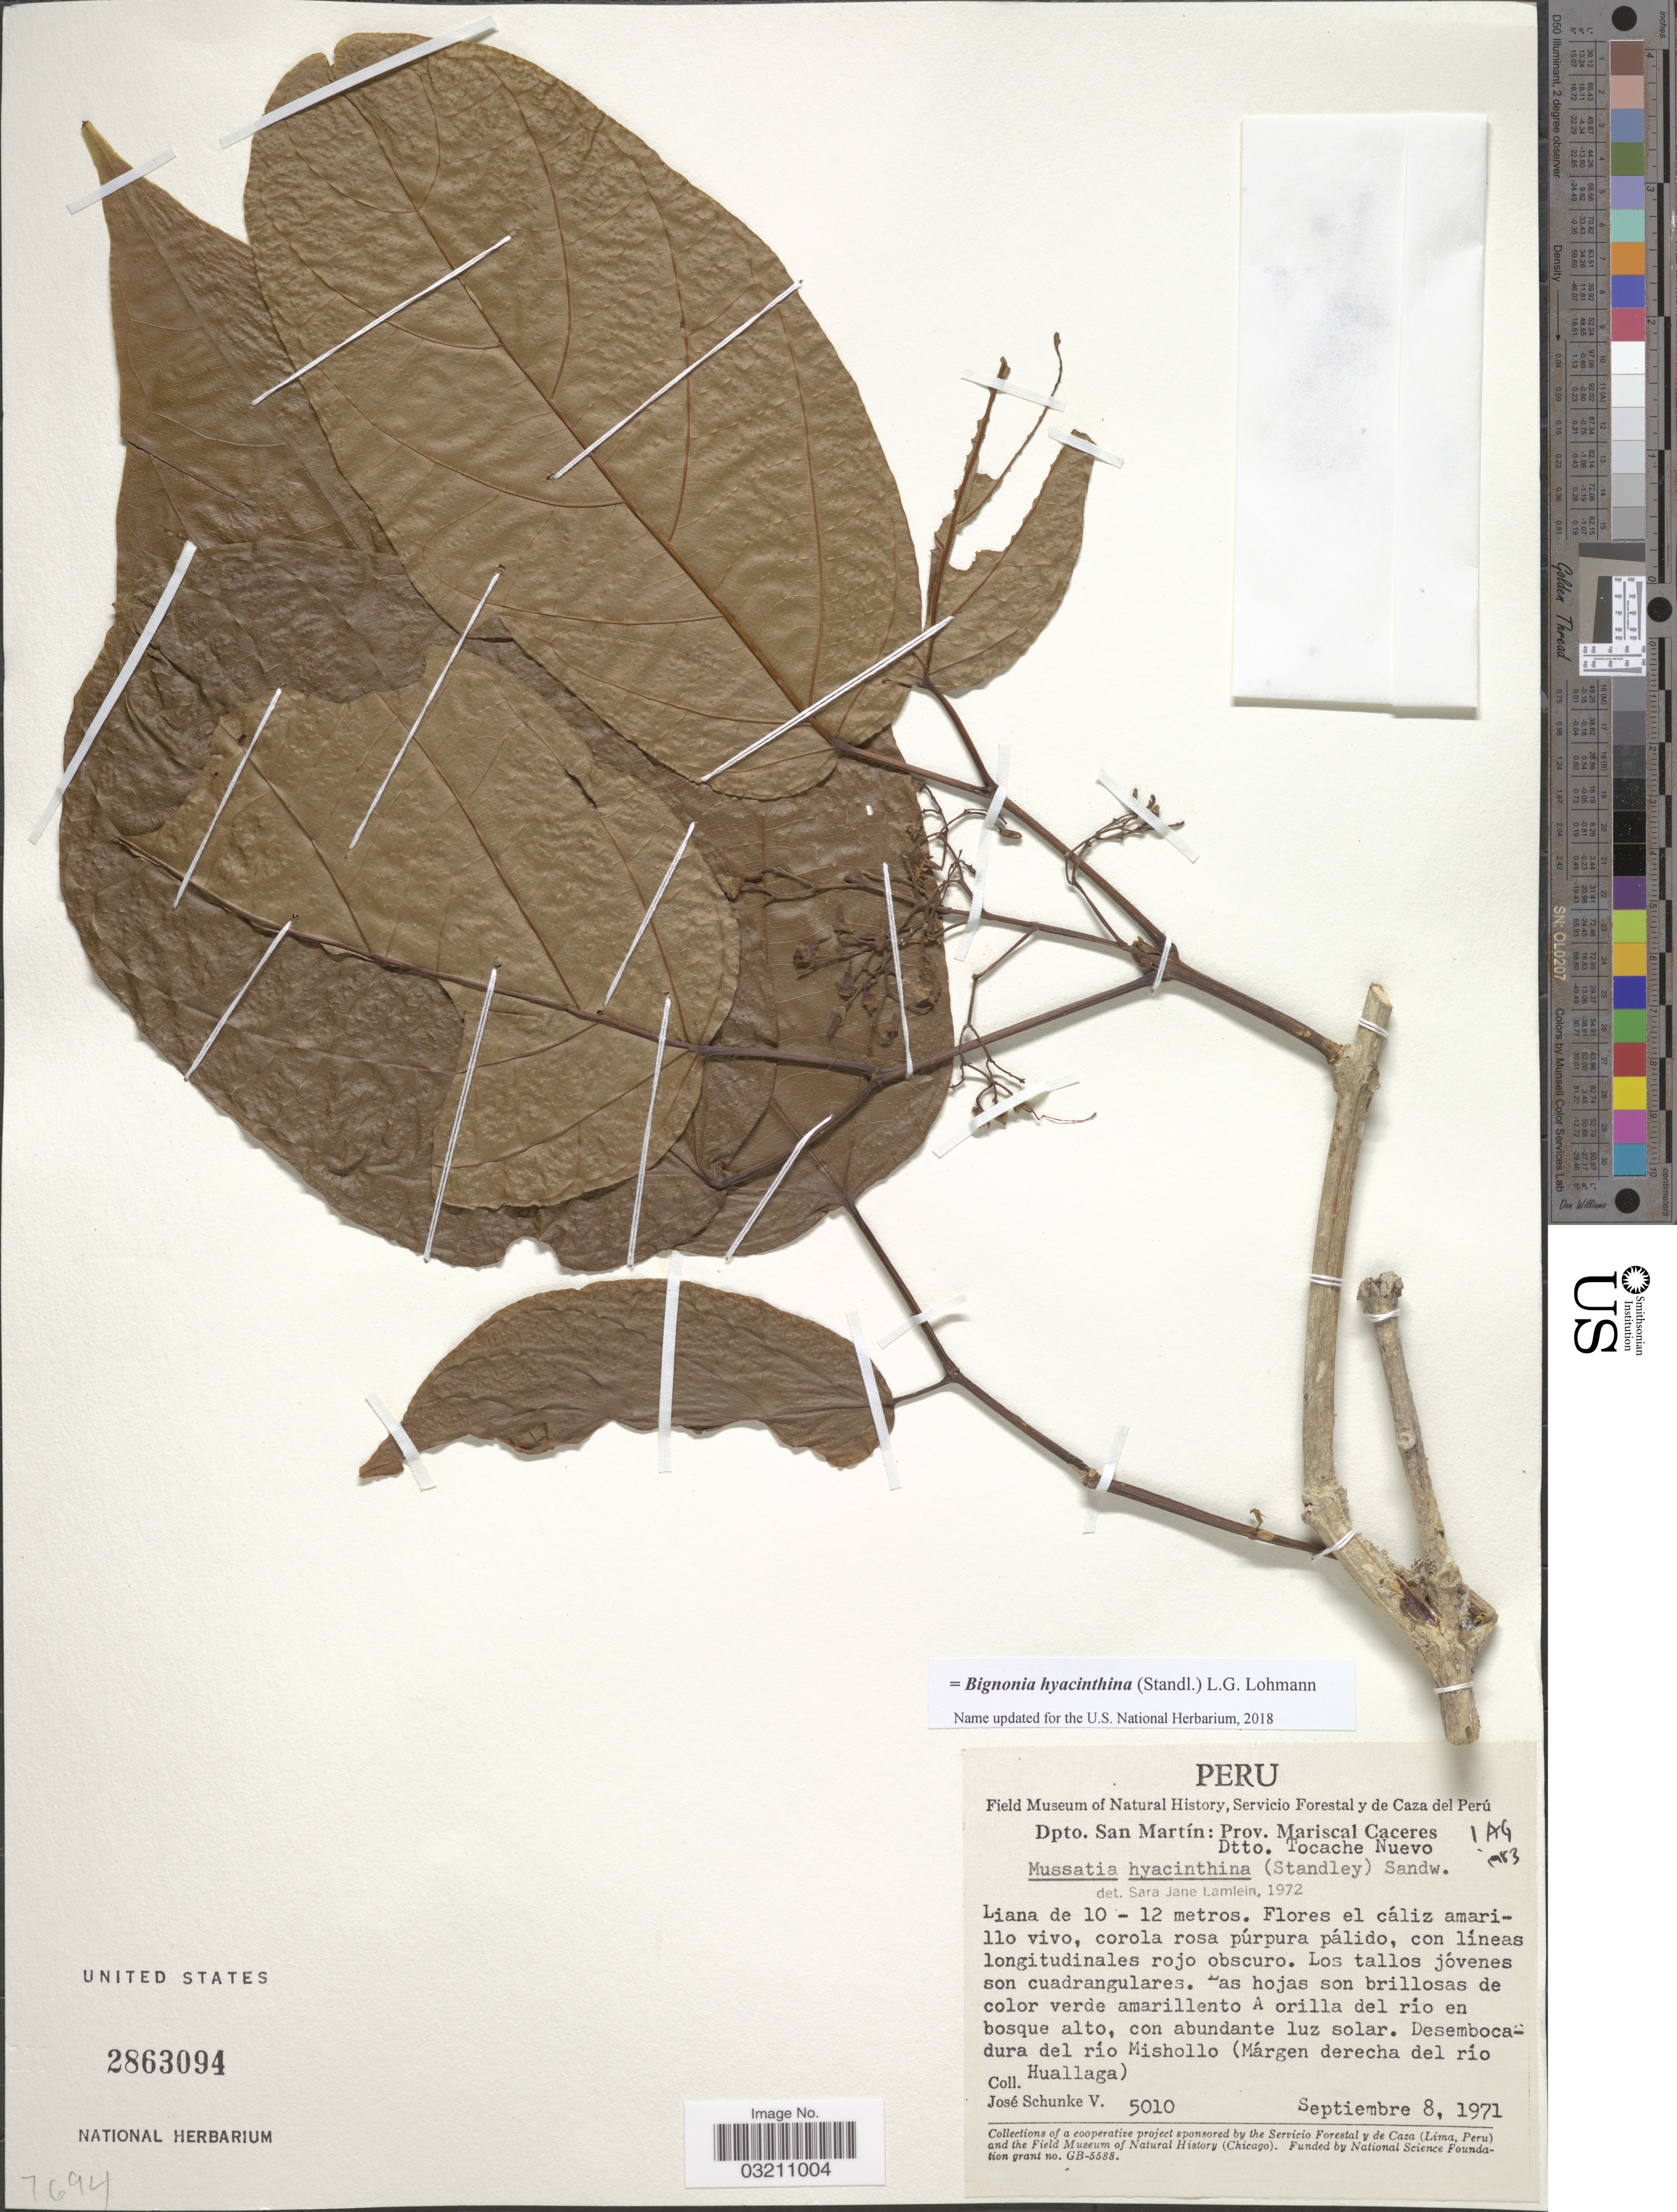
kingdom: Plantae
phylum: Tracheophyta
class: Magnoliopsida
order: Lamiales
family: Bignoniaceae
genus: Bignonia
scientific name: Bignonia hyacinthina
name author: (Standl.) L.G. Lohmann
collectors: J. Schunke Vigo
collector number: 5010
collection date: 1971-09-08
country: Peru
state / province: San Martín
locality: Dpto. San Martín: Prov. Mariscal Caceres. Dtto. Tocache Nuevo. Desembocadura del río Mishollo (Márgen derecha del rio Huallaga).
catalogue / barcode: US 2863094